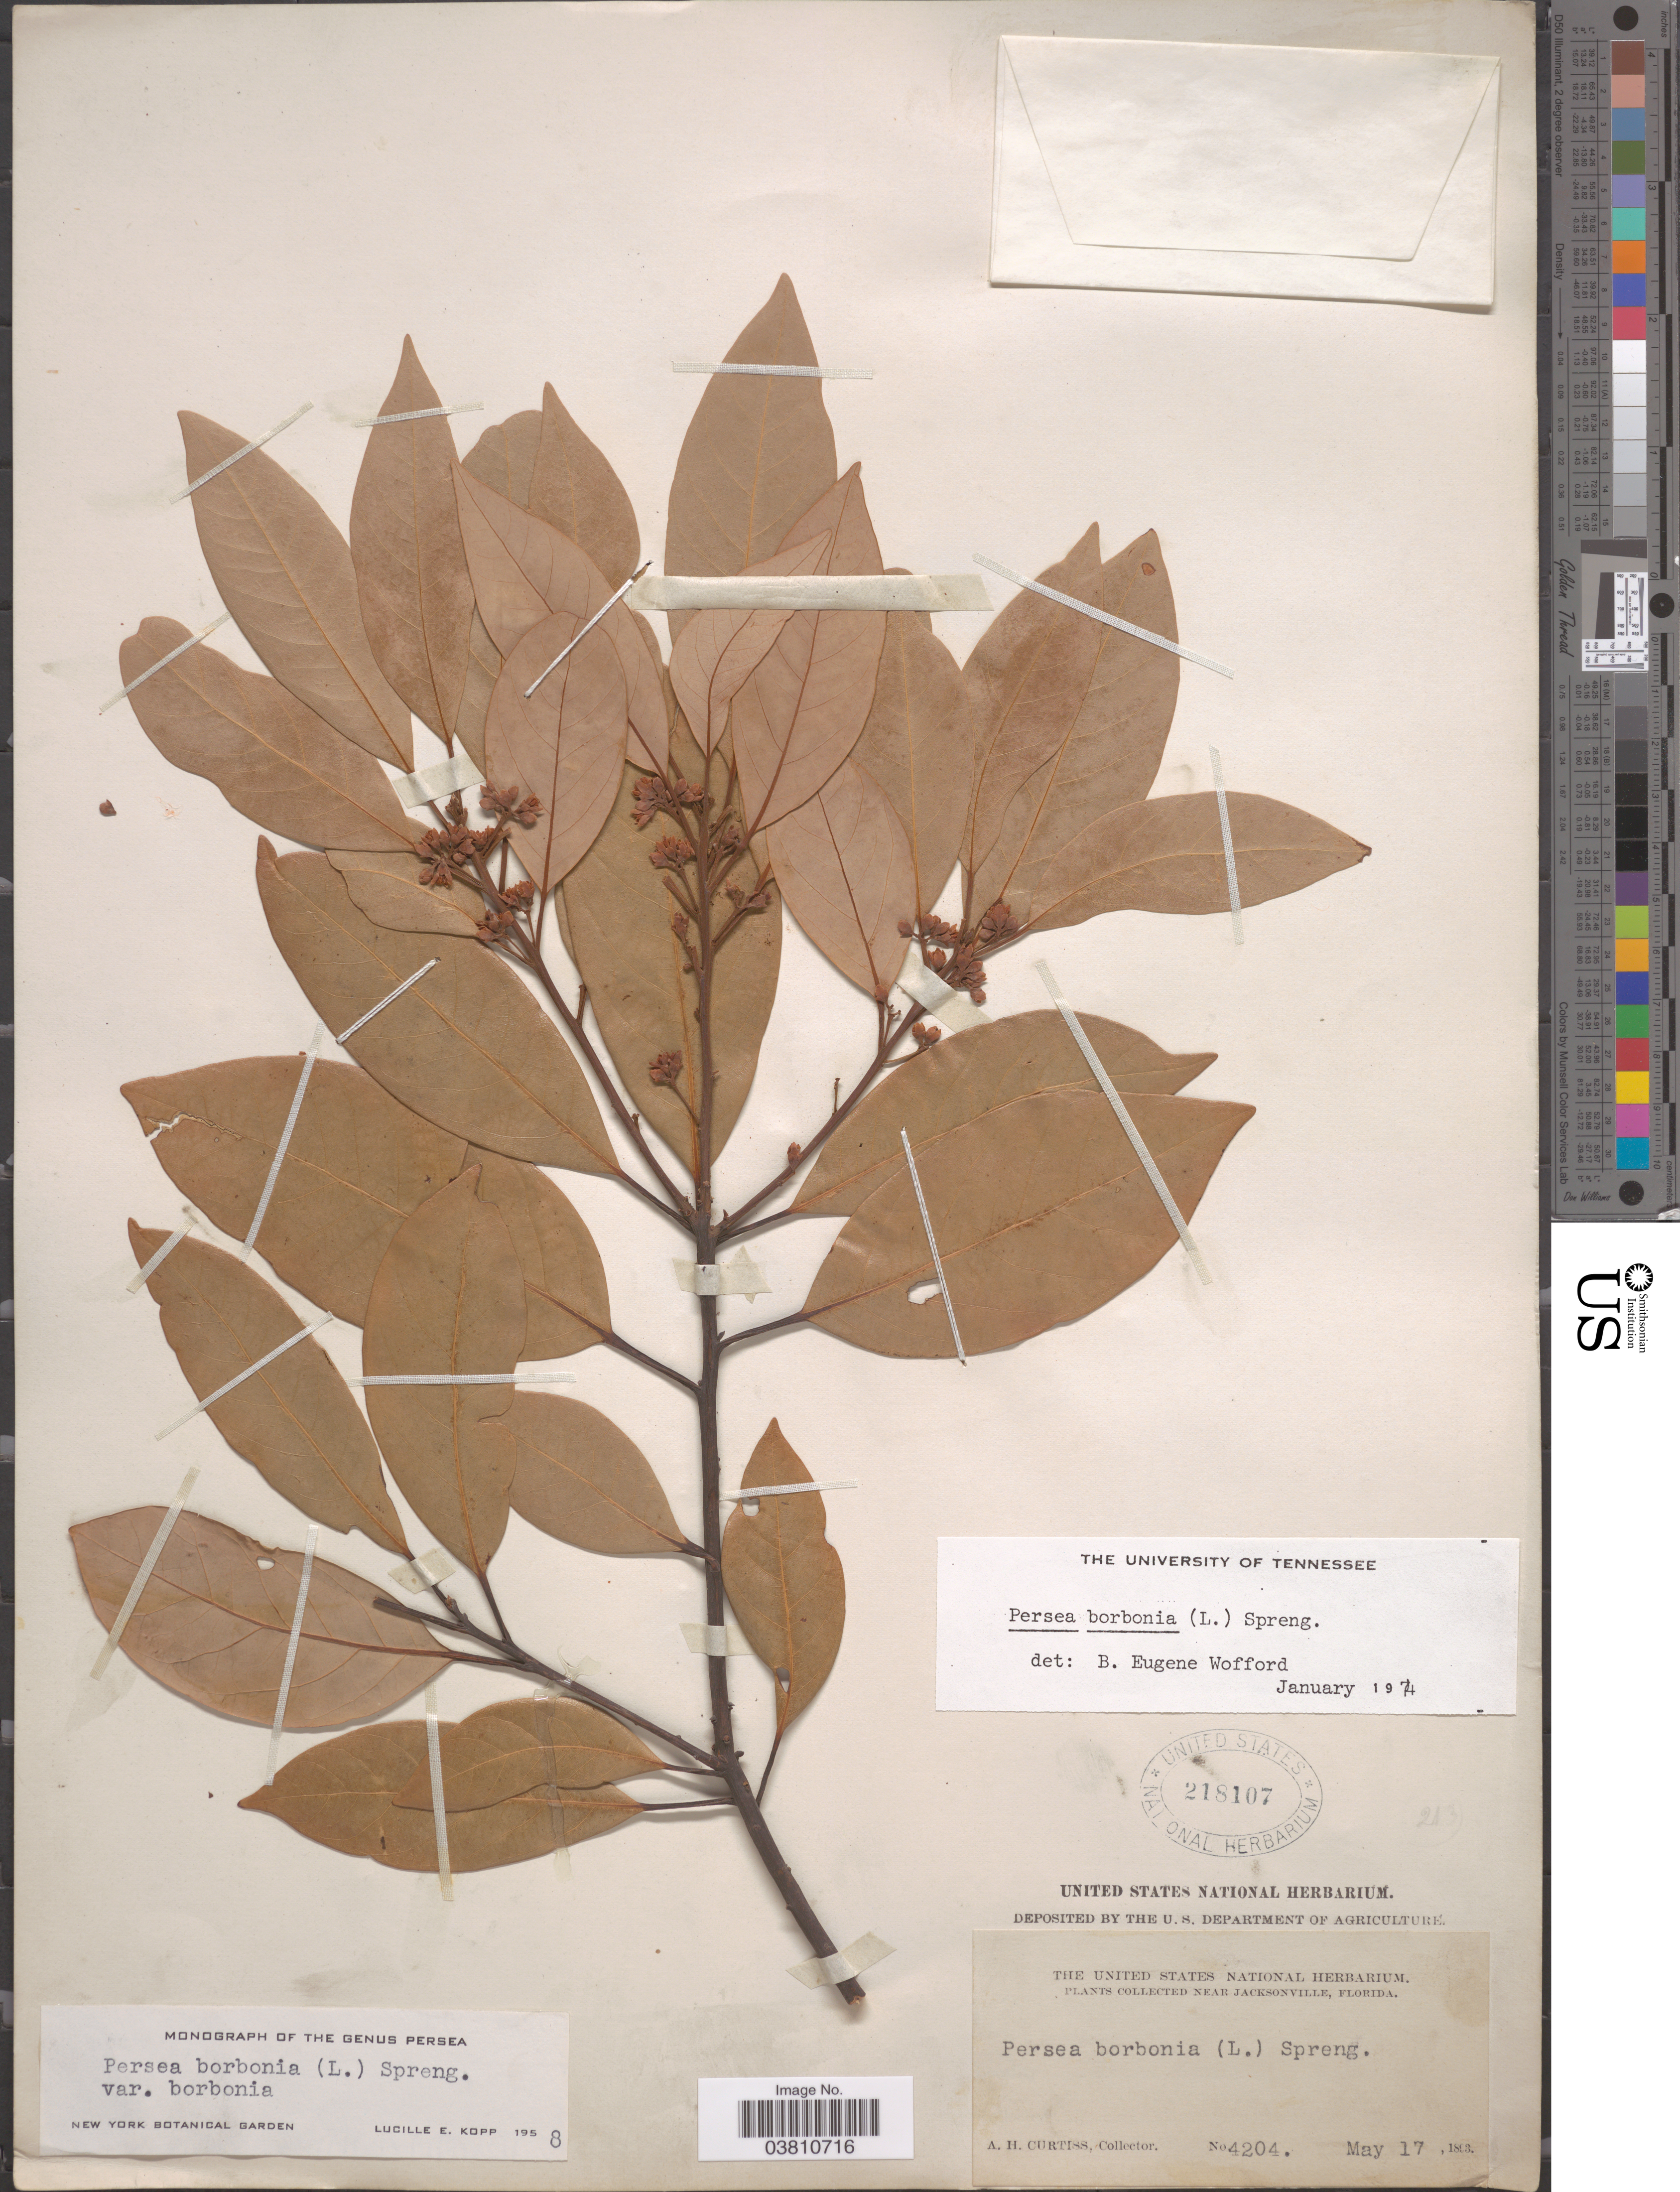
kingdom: Plantae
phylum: Tracheophyta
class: Magnoliopsida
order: Laurales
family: Lauraceae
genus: Persea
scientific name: Persea borbonia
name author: (L.) Spreng.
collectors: A. H. Curtiss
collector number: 4204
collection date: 1893-05-17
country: United States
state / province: Florida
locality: Near Jacksonville.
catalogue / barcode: US 218107